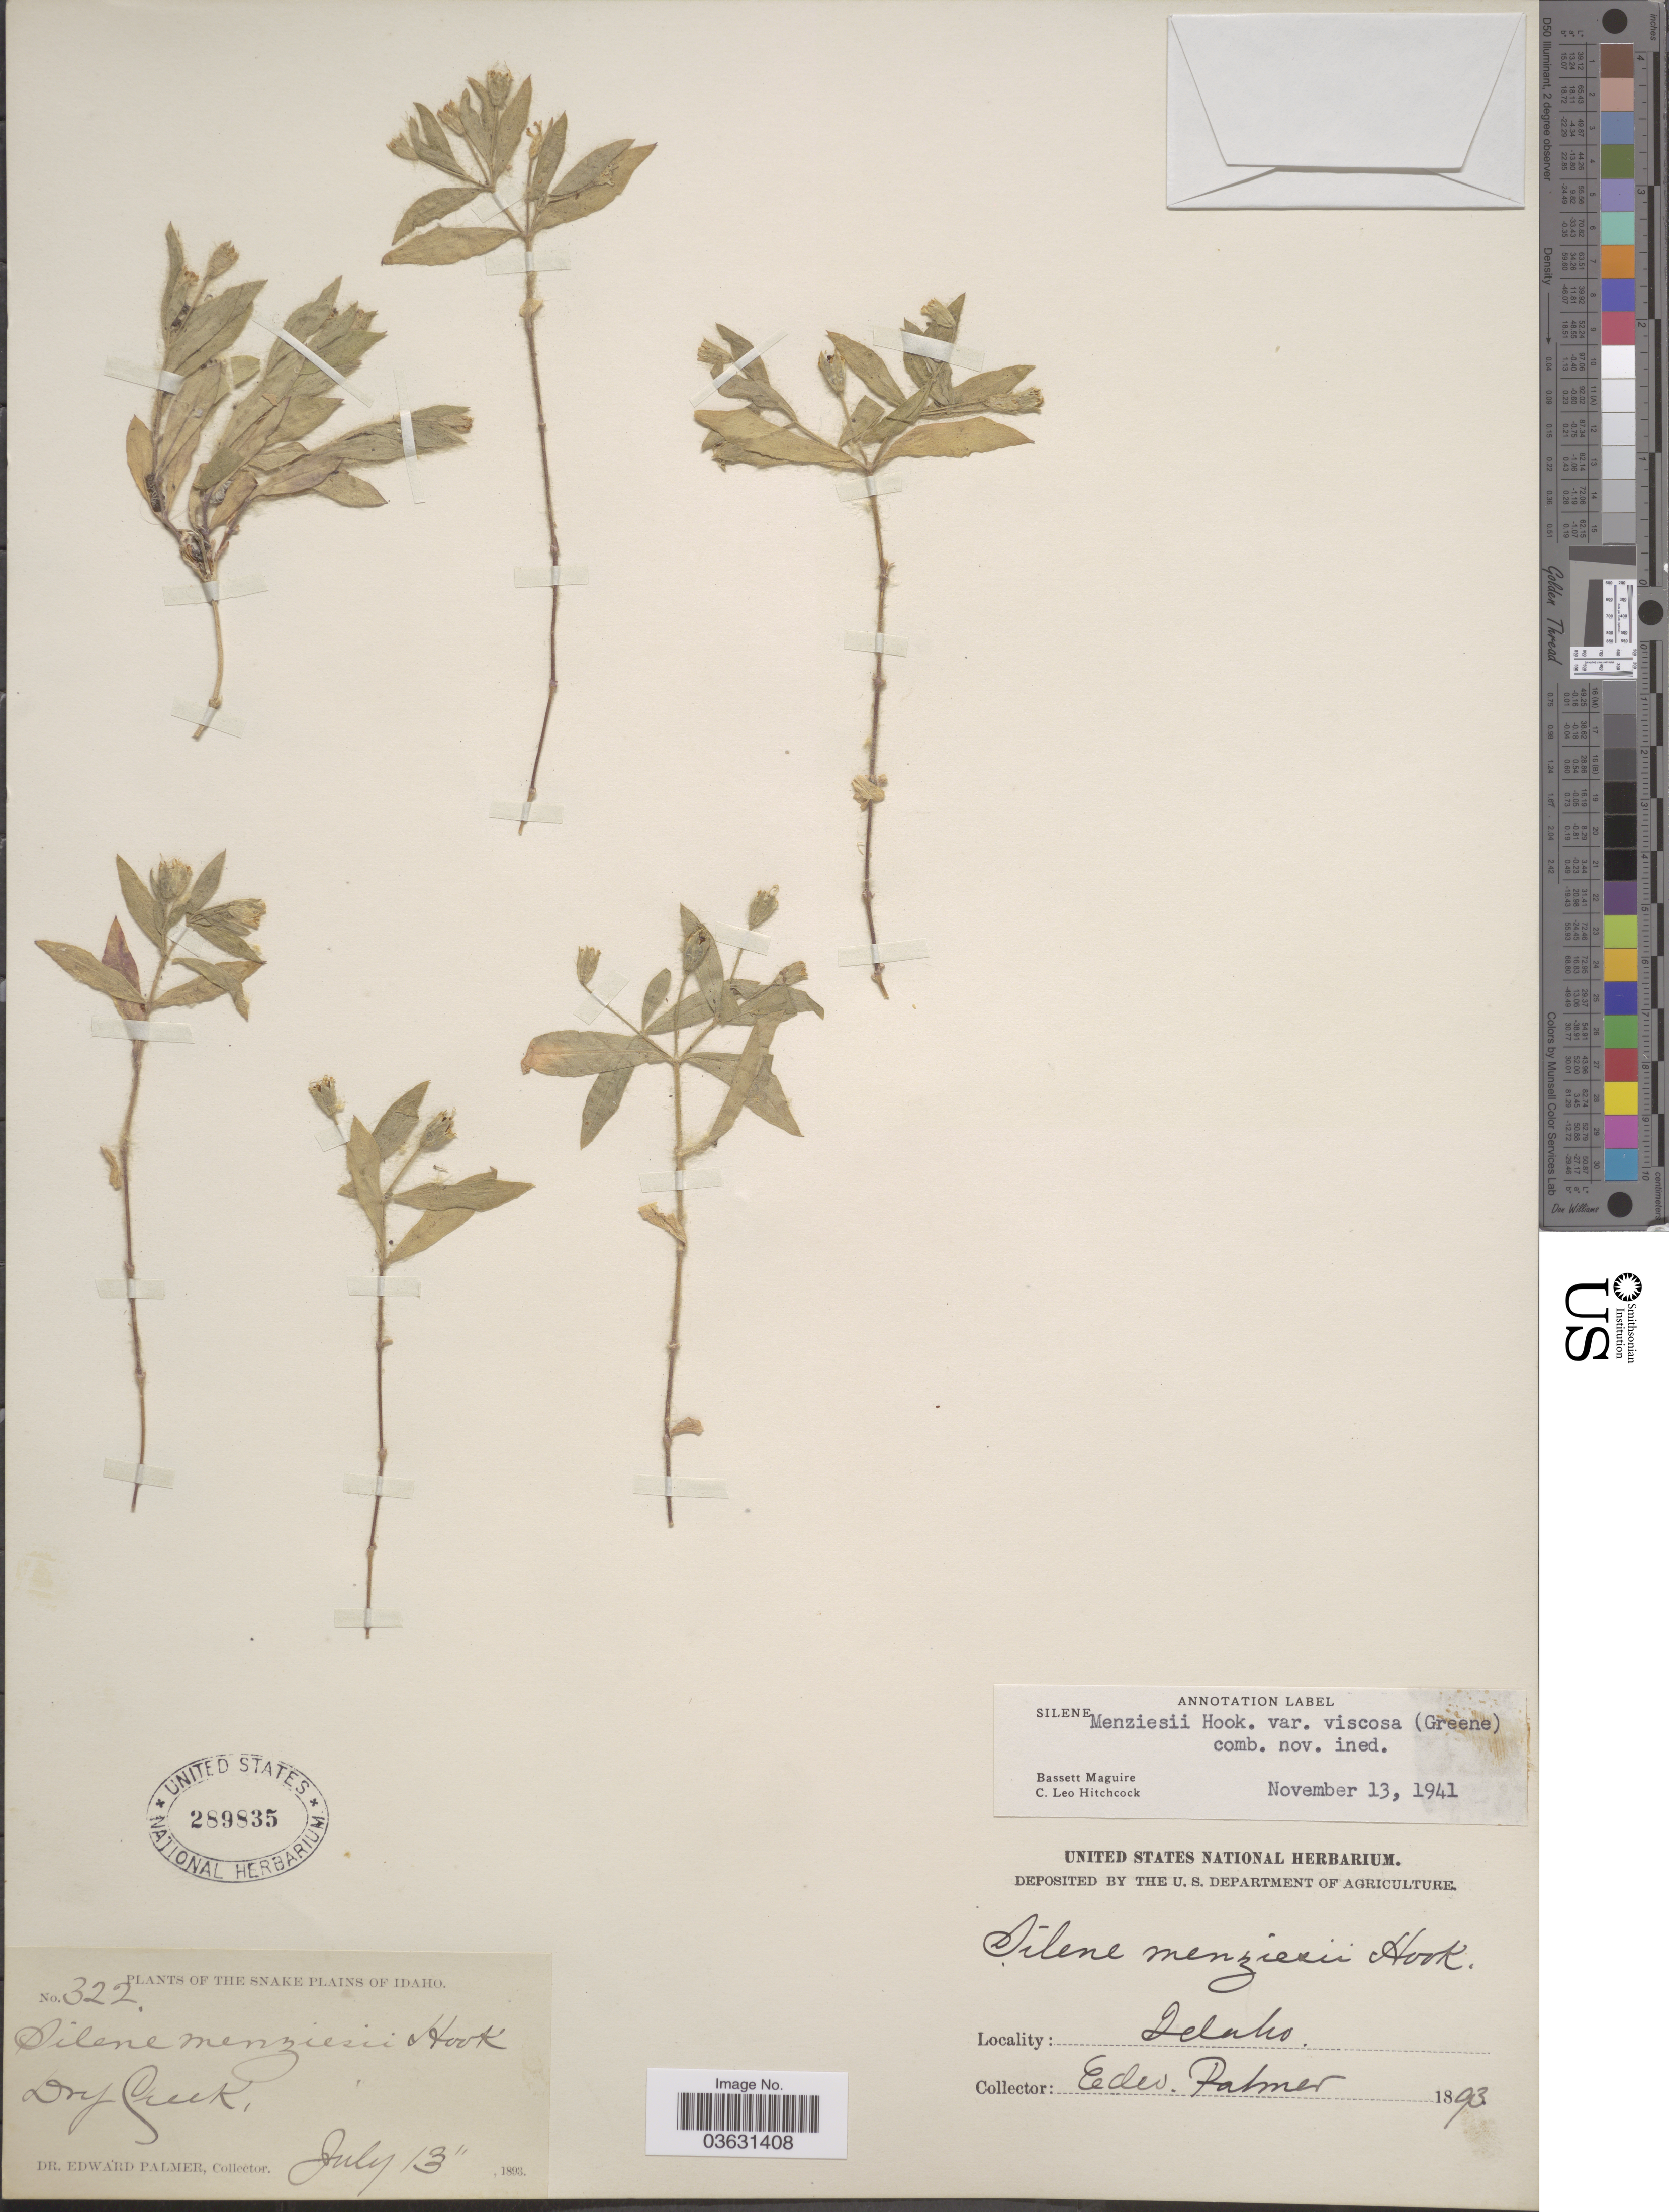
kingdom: Plantae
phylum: Tracheophyta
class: Magnoliopsida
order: Caryophyllales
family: Caryophyllaceae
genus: Silene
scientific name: Silene menziesii var. viscosa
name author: (Greene) C.L. Hitchc. & Maguire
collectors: E. Palmer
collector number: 322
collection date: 1893-07-13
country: United States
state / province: Idaho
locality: Snake Plains of Idaho. Dry Creek.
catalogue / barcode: US 289835